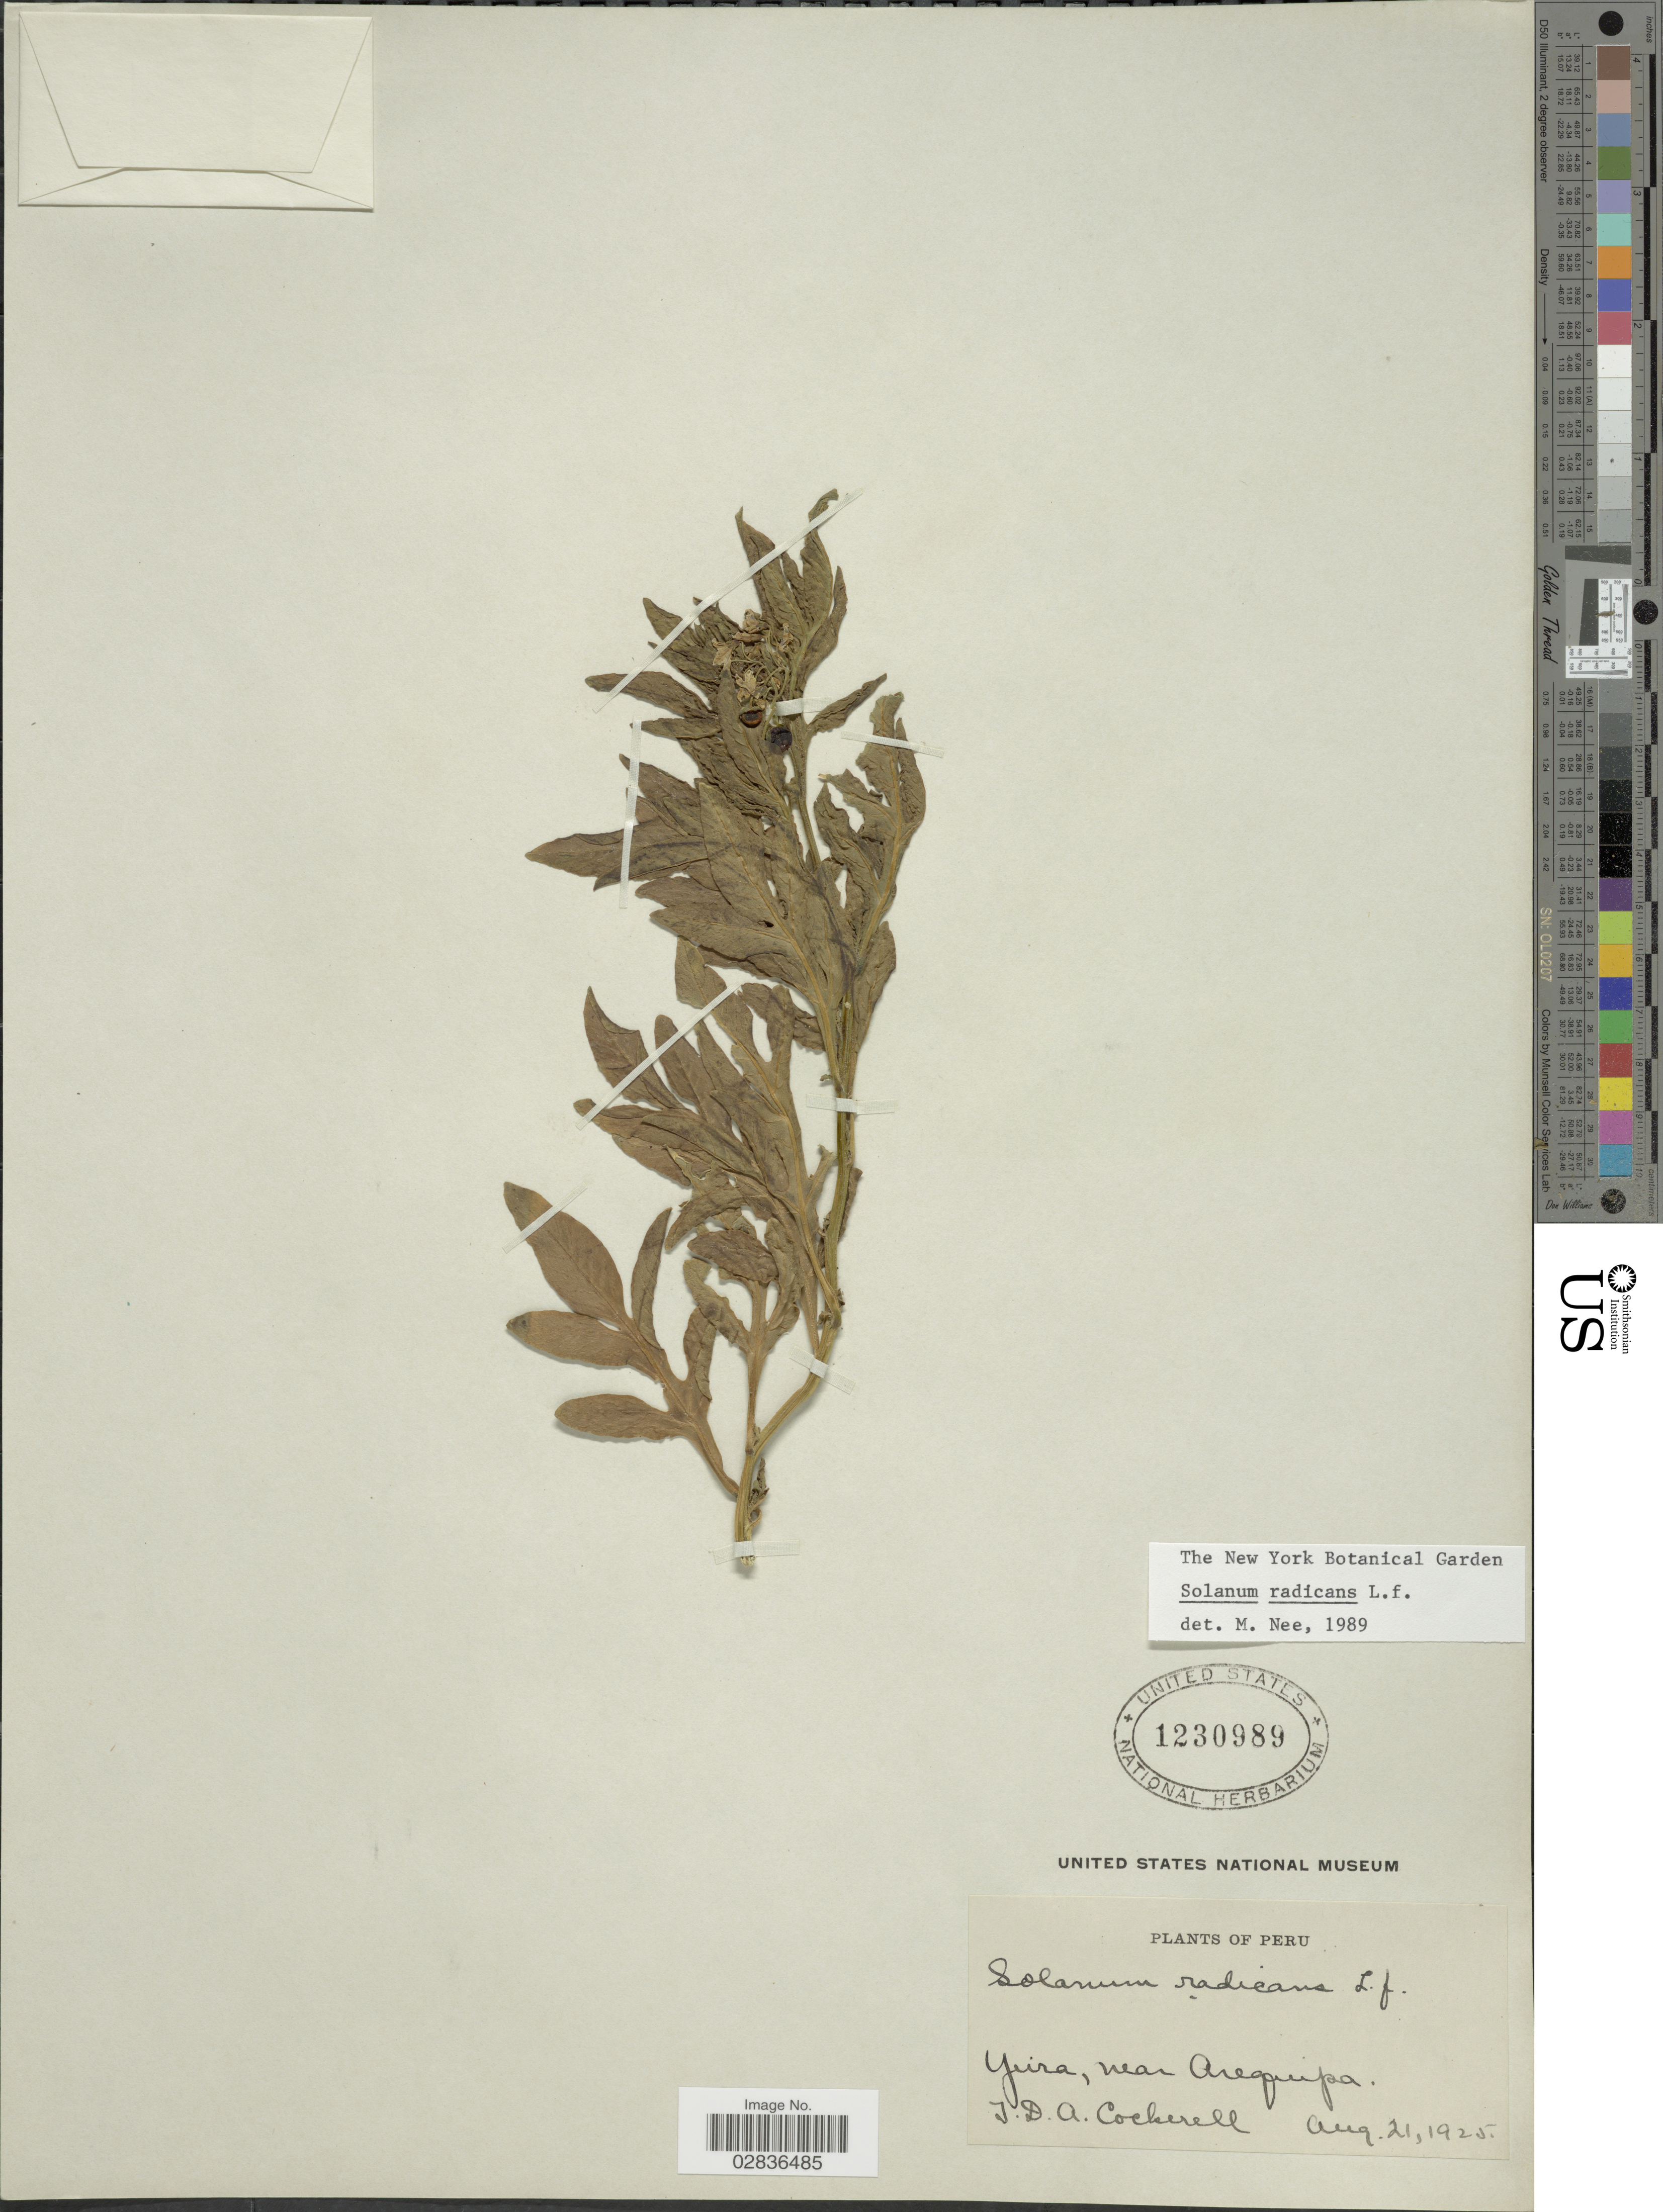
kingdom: Plantae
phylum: Tracheophyta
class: Magnoliopsida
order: Solanales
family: Solanaceae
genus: Solanum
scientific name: Solanum radicans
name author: L. f.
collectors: T. Cockerell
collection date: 1925-08-21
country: Peru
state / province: Arequipa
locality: Yura, near Arequipa.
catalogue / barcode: US 1230989